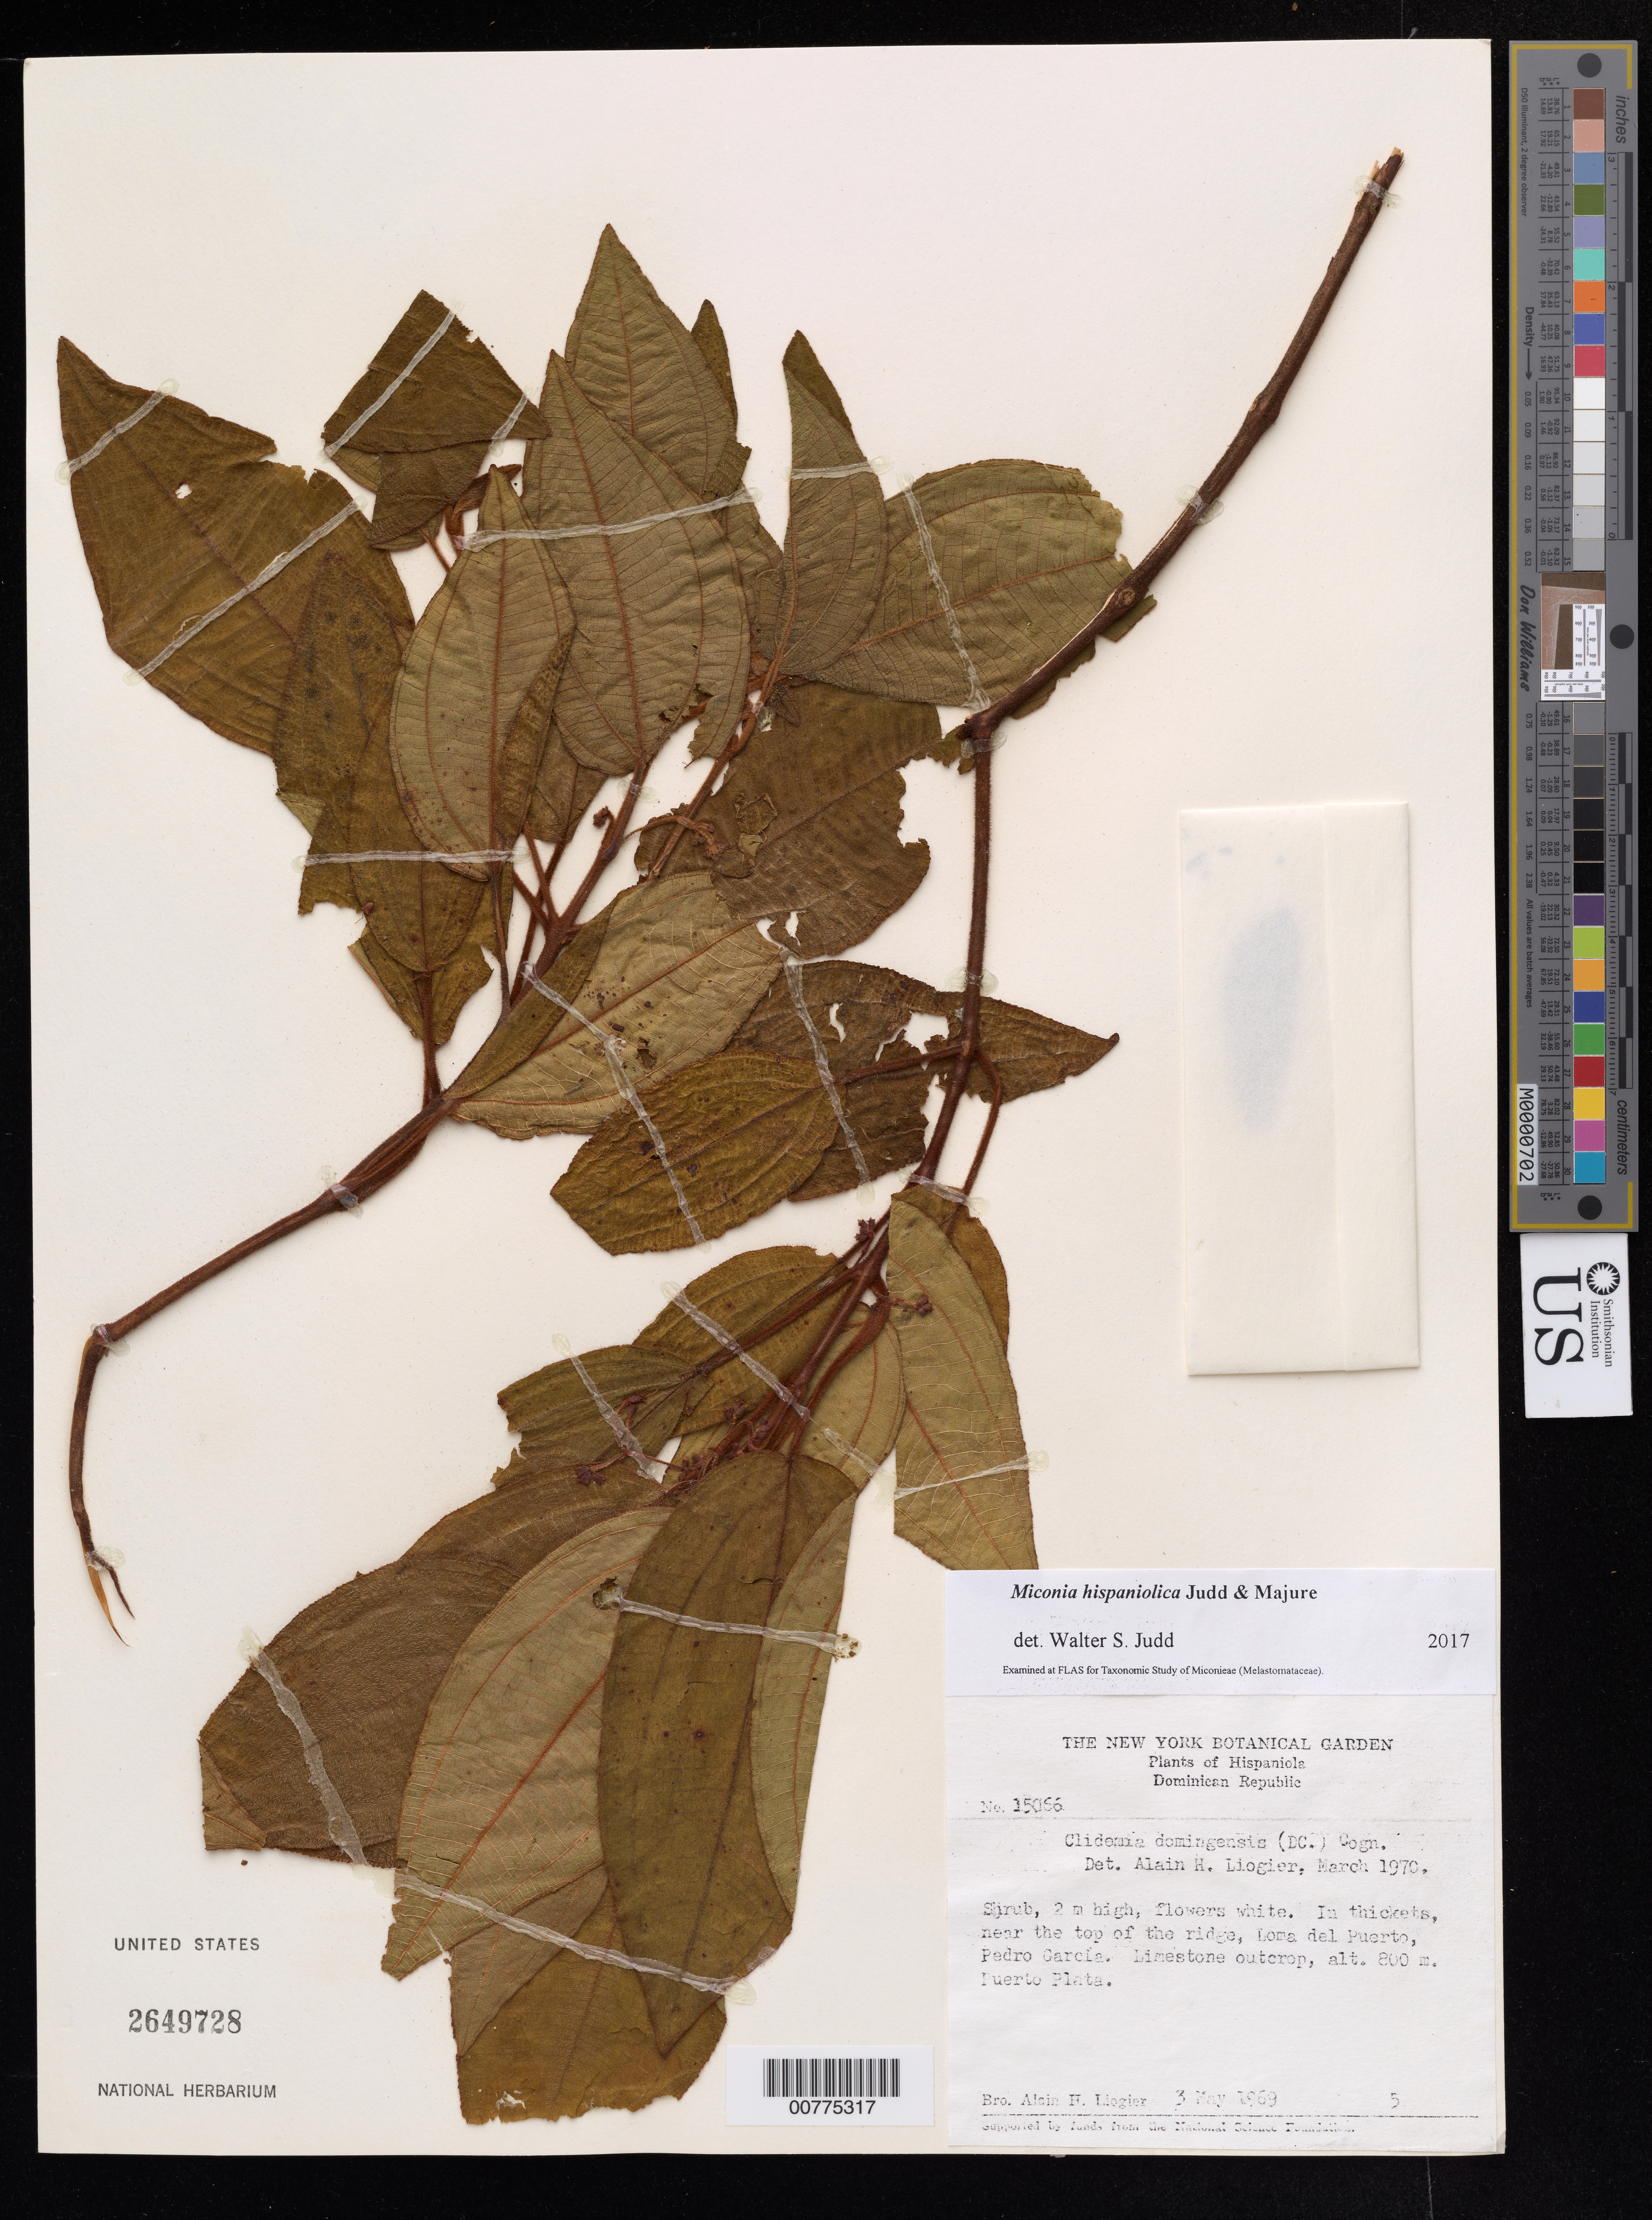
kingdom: Plantae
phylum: Tracheophyta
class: Magnoliopsida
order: Myrtales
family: Melastomataceae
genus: Miconia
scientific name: Miconia hispidula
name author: (Cogn.) Judd et al.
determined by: Judd, Walter S.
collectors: A. H. Liogier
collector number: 15066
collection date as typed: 03 May 1969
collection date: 1969-05-03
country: Dominican Republic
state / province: Puerto Plata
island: Hispaniola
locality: Loma del Puerto, Pedro García.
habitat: In thickets, near the top of the ridge, limestone outcrop.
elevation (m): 800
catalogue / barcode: US 2649728